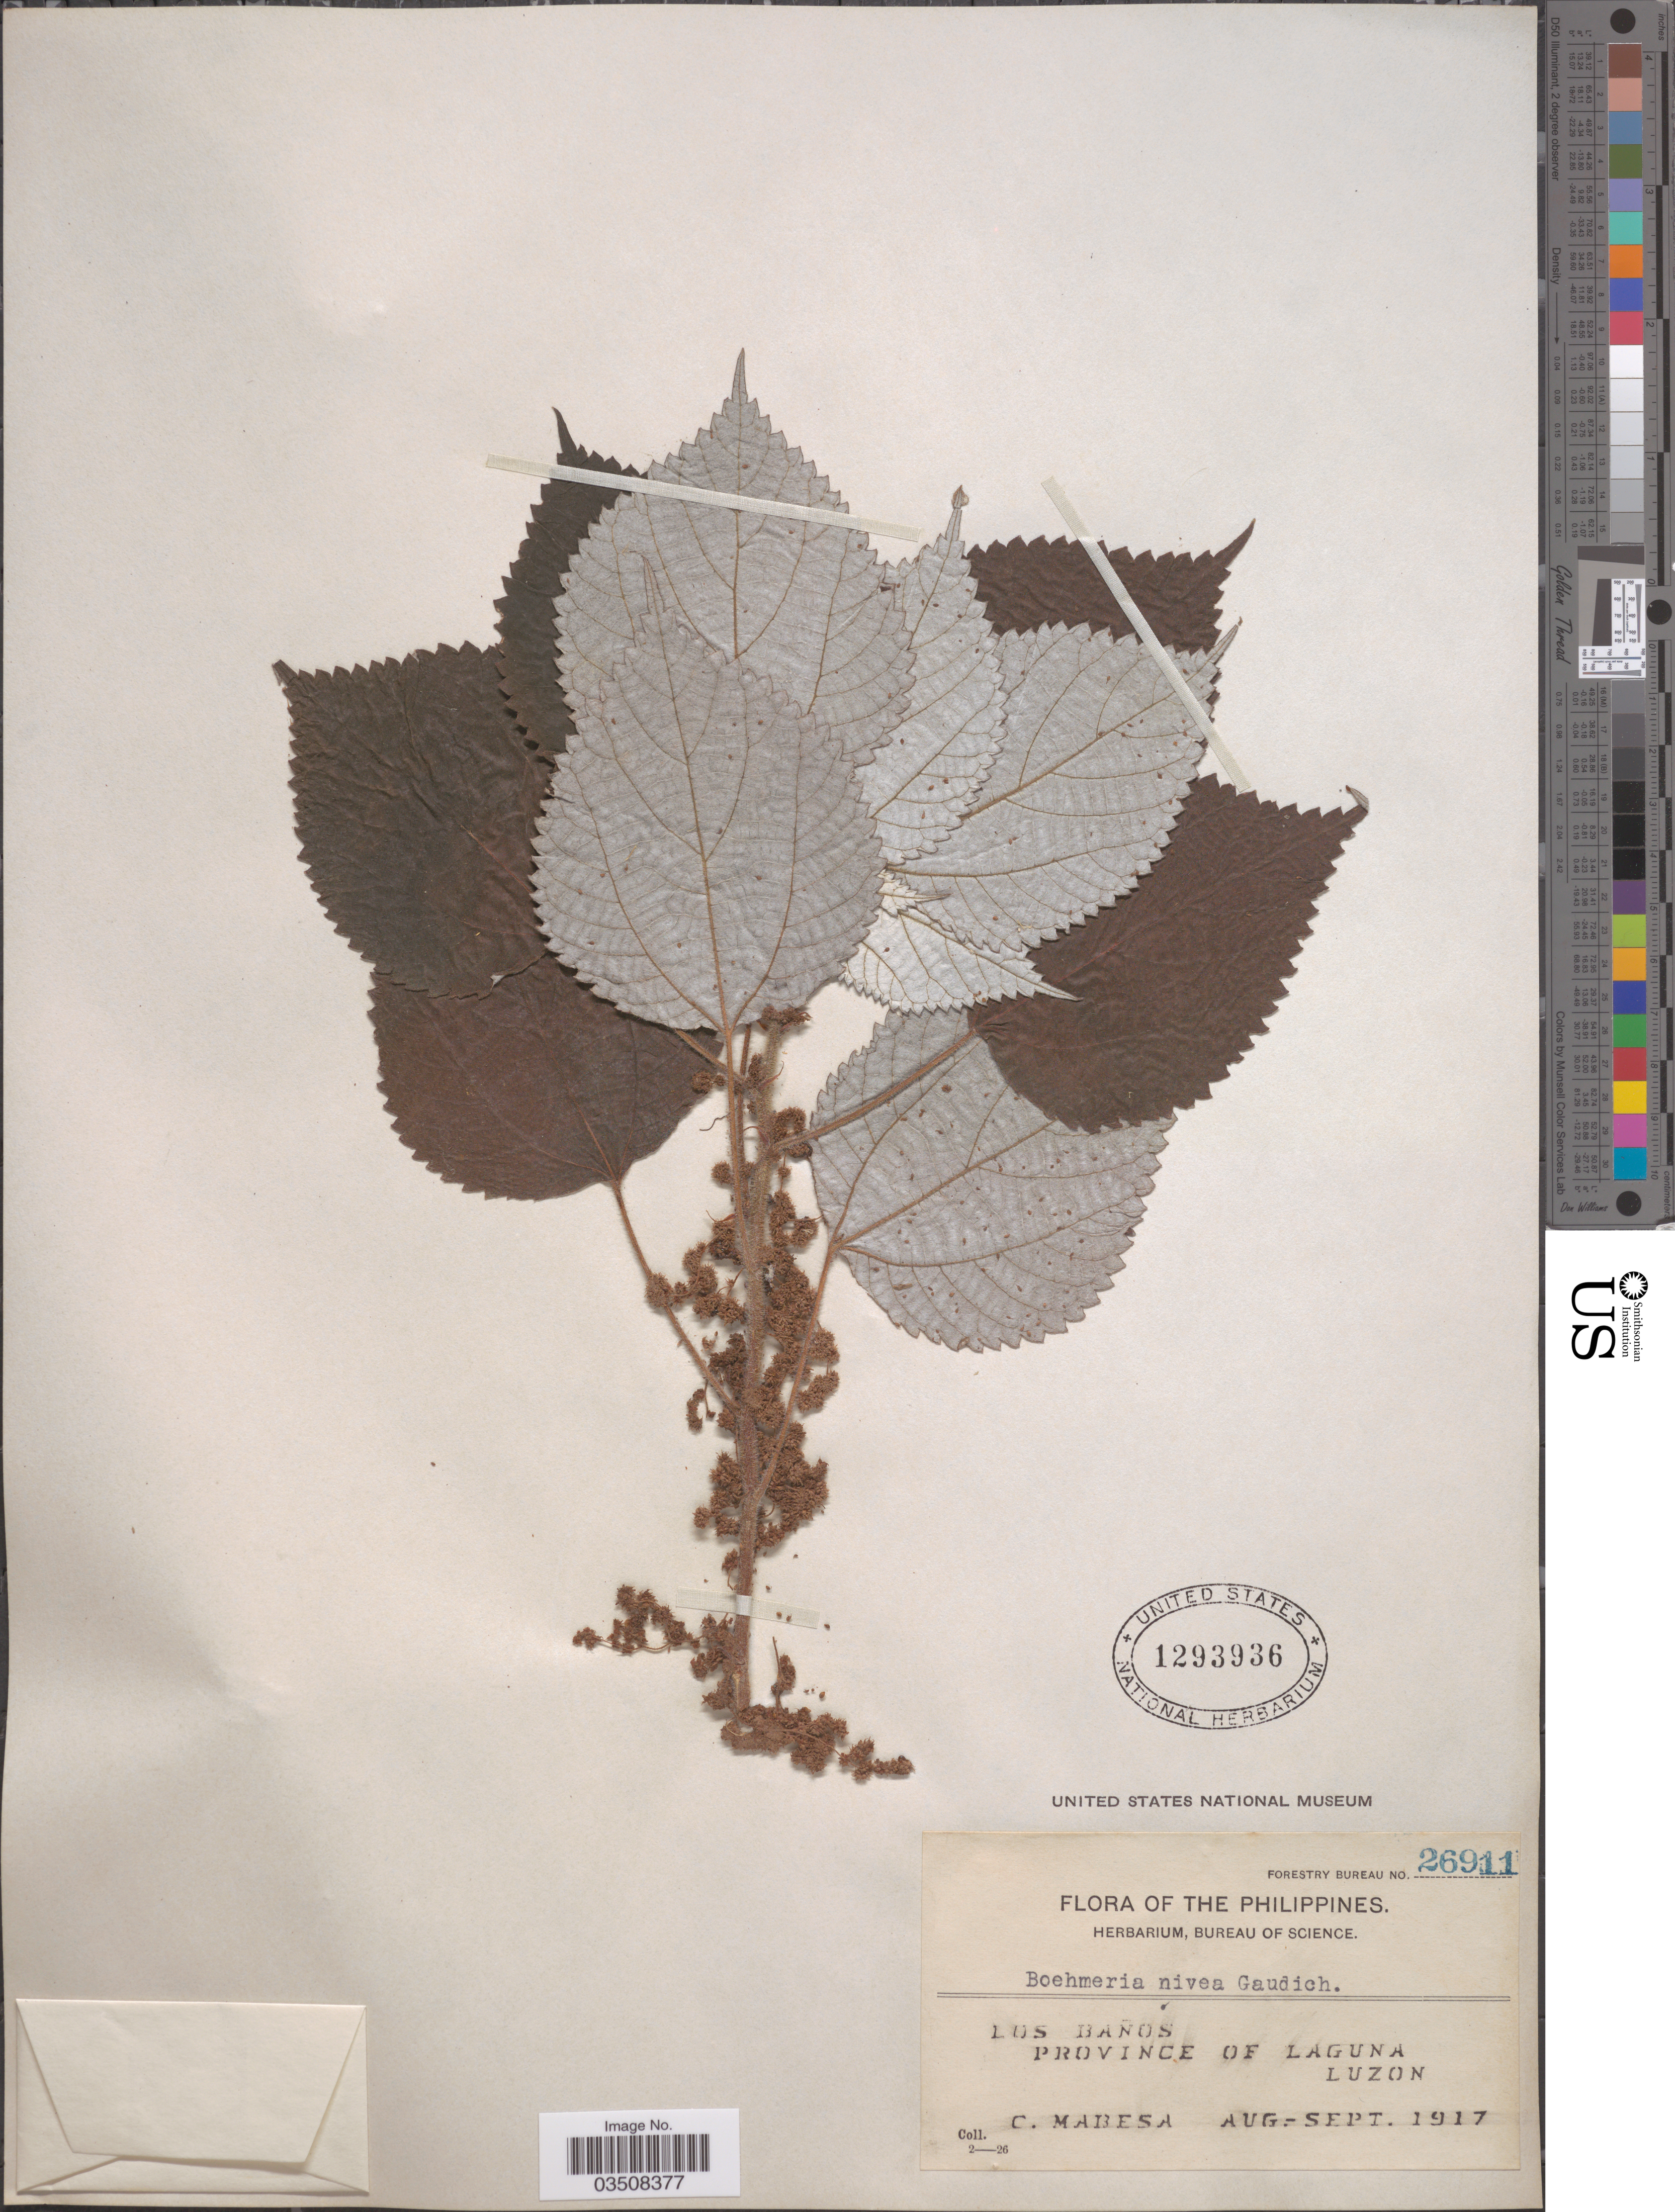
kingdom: Plantae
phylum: Tracheophyta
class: Magnoliopsida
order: Rosales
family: Urticaceae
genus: Boehmeria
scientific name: Boehmeria nivea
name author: (L.) Gaudich.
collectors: C. Mabesa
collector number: Forestry Bureau 26911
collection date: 1917-08/1917-09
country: Philippines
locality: Los Baños. Province of Laguna, Luzon.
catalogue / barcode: US 1293936